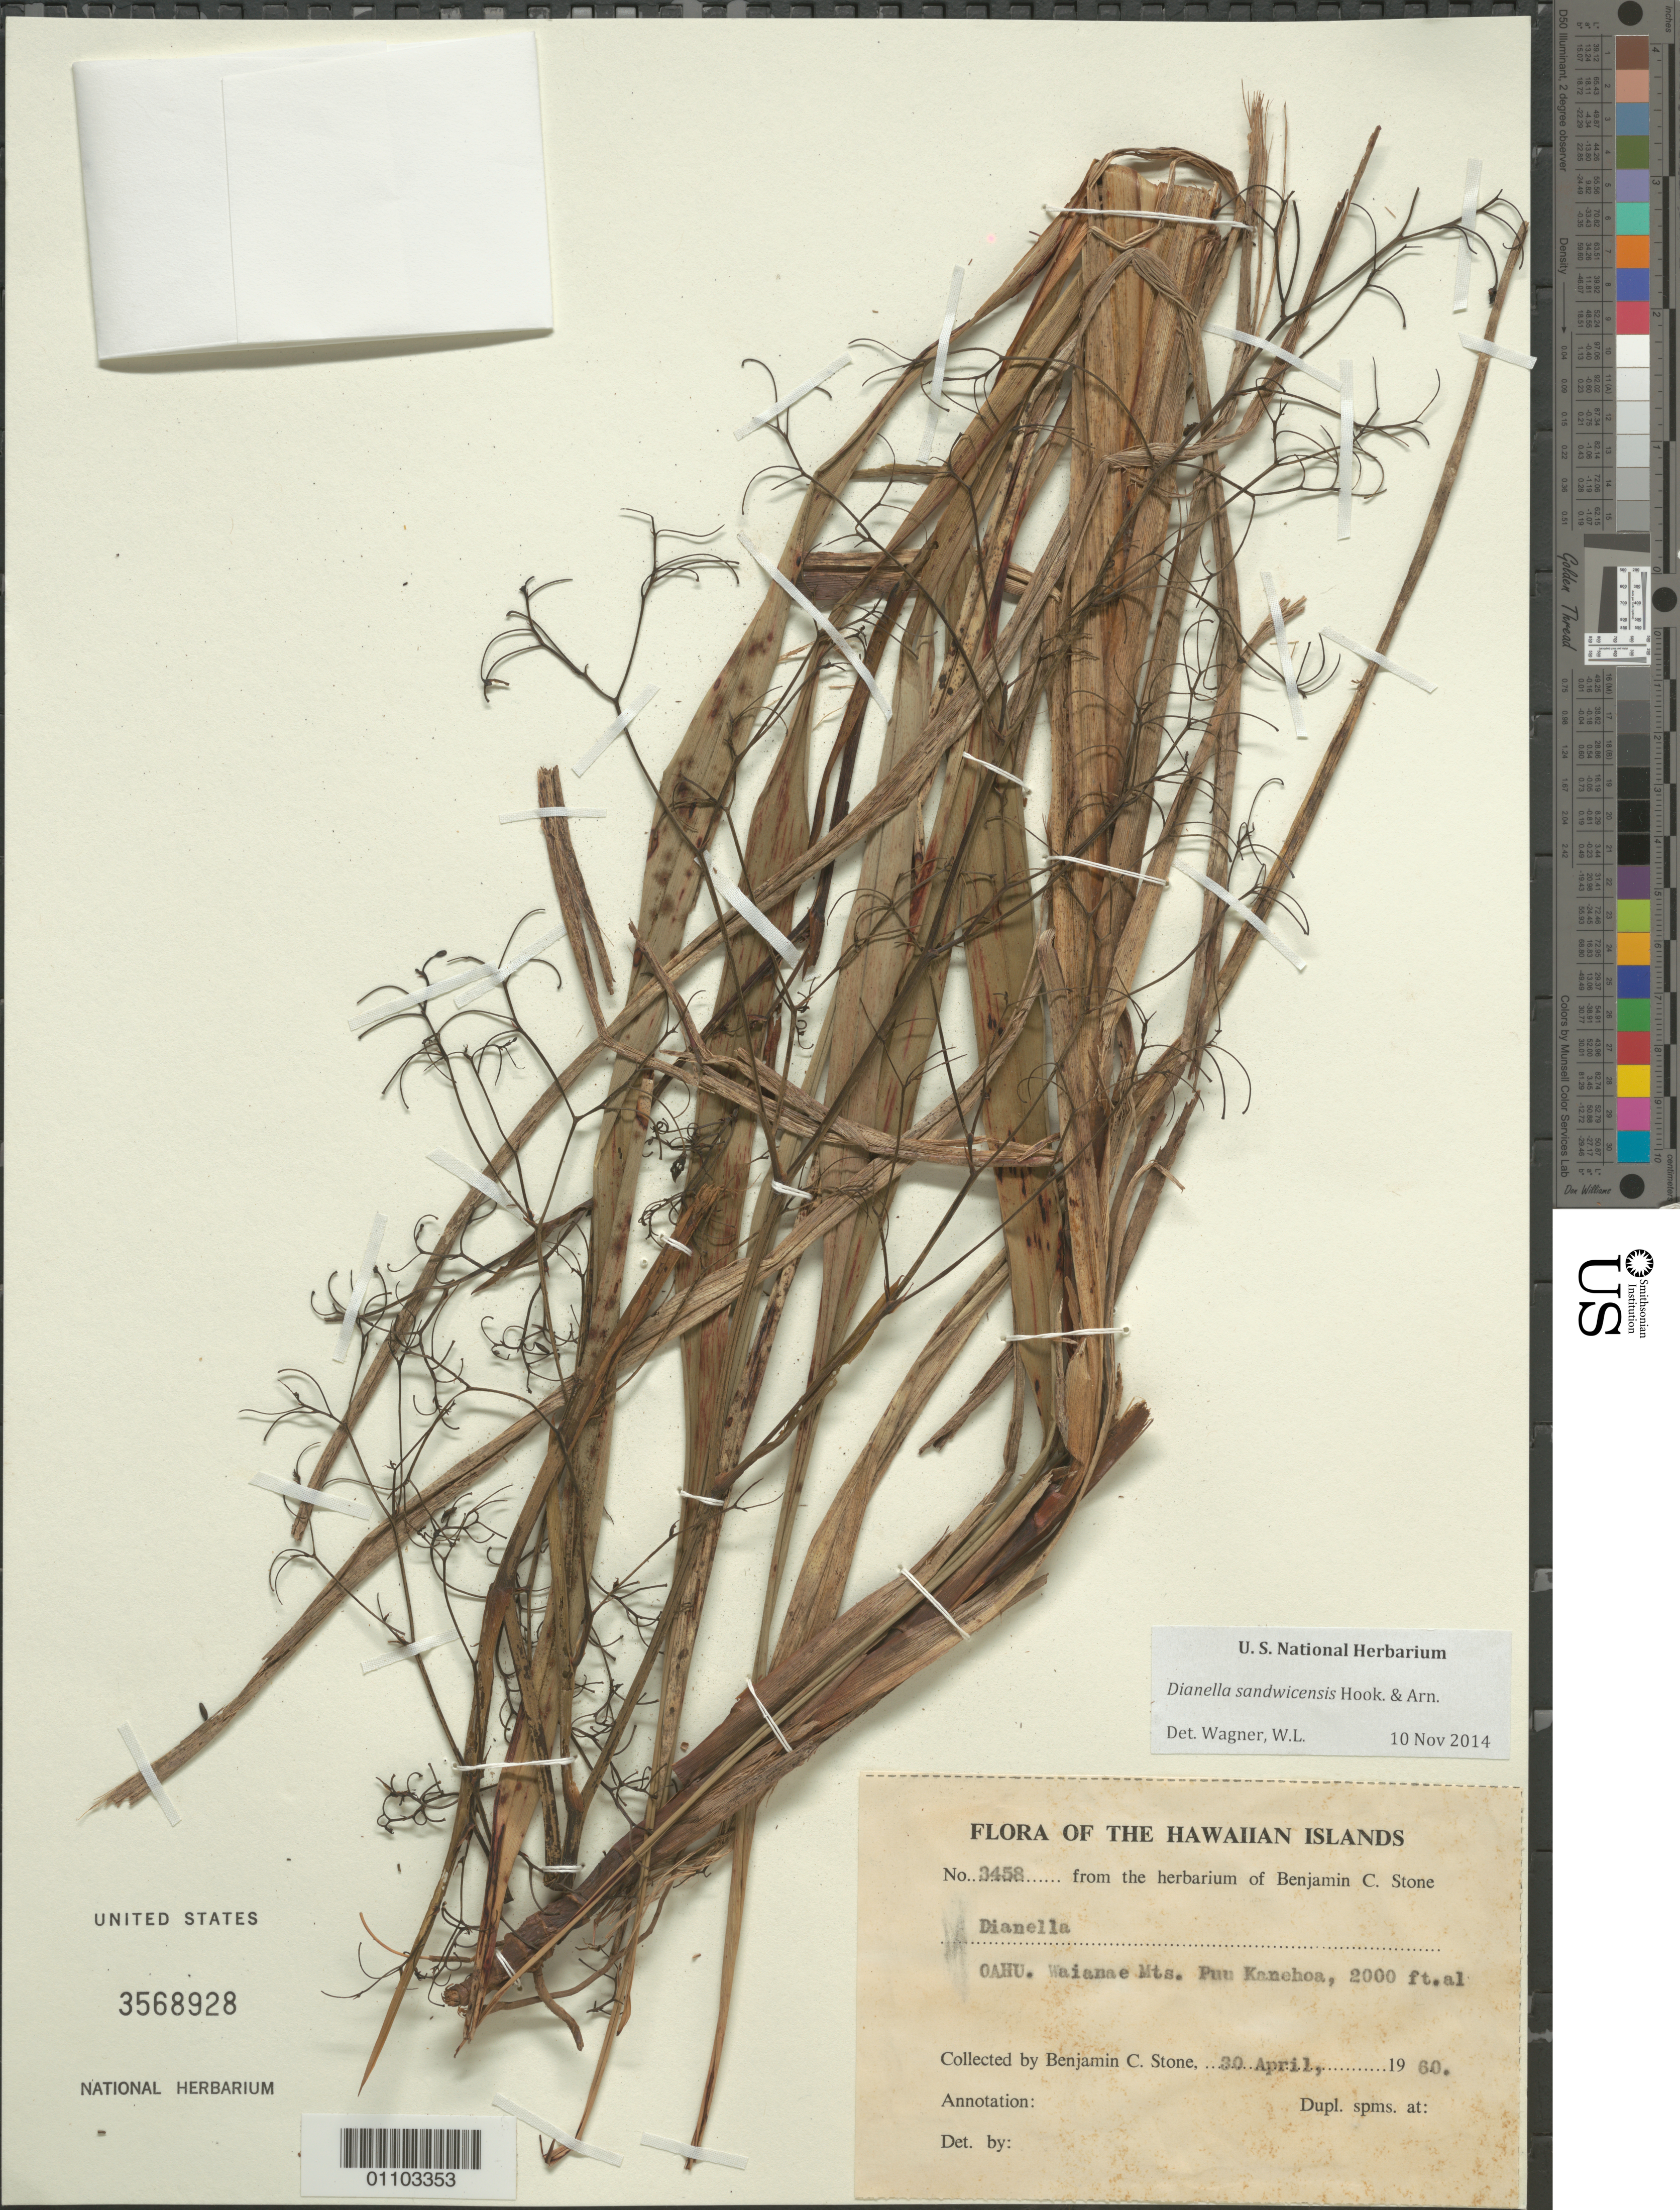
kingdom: Plantae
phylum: Tracheophyta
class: Liliopsida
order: Asparagales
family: Asphodelaceae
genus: Dianella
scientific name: Dianella sandwicensis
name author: Hook. & Arn.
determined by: Wagner, W. L., (BOT), Smithsonian Institution - National Museum of Natural History (UNITED STATES)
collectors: B. C. Stone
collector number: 3458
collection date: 1960-04-30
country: United States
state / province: Hawaii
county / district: Honolulu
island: Oahu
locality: Oahu, Waianae Mts.,Puu Kanehoa.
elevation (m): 610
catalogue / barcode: US 3568928